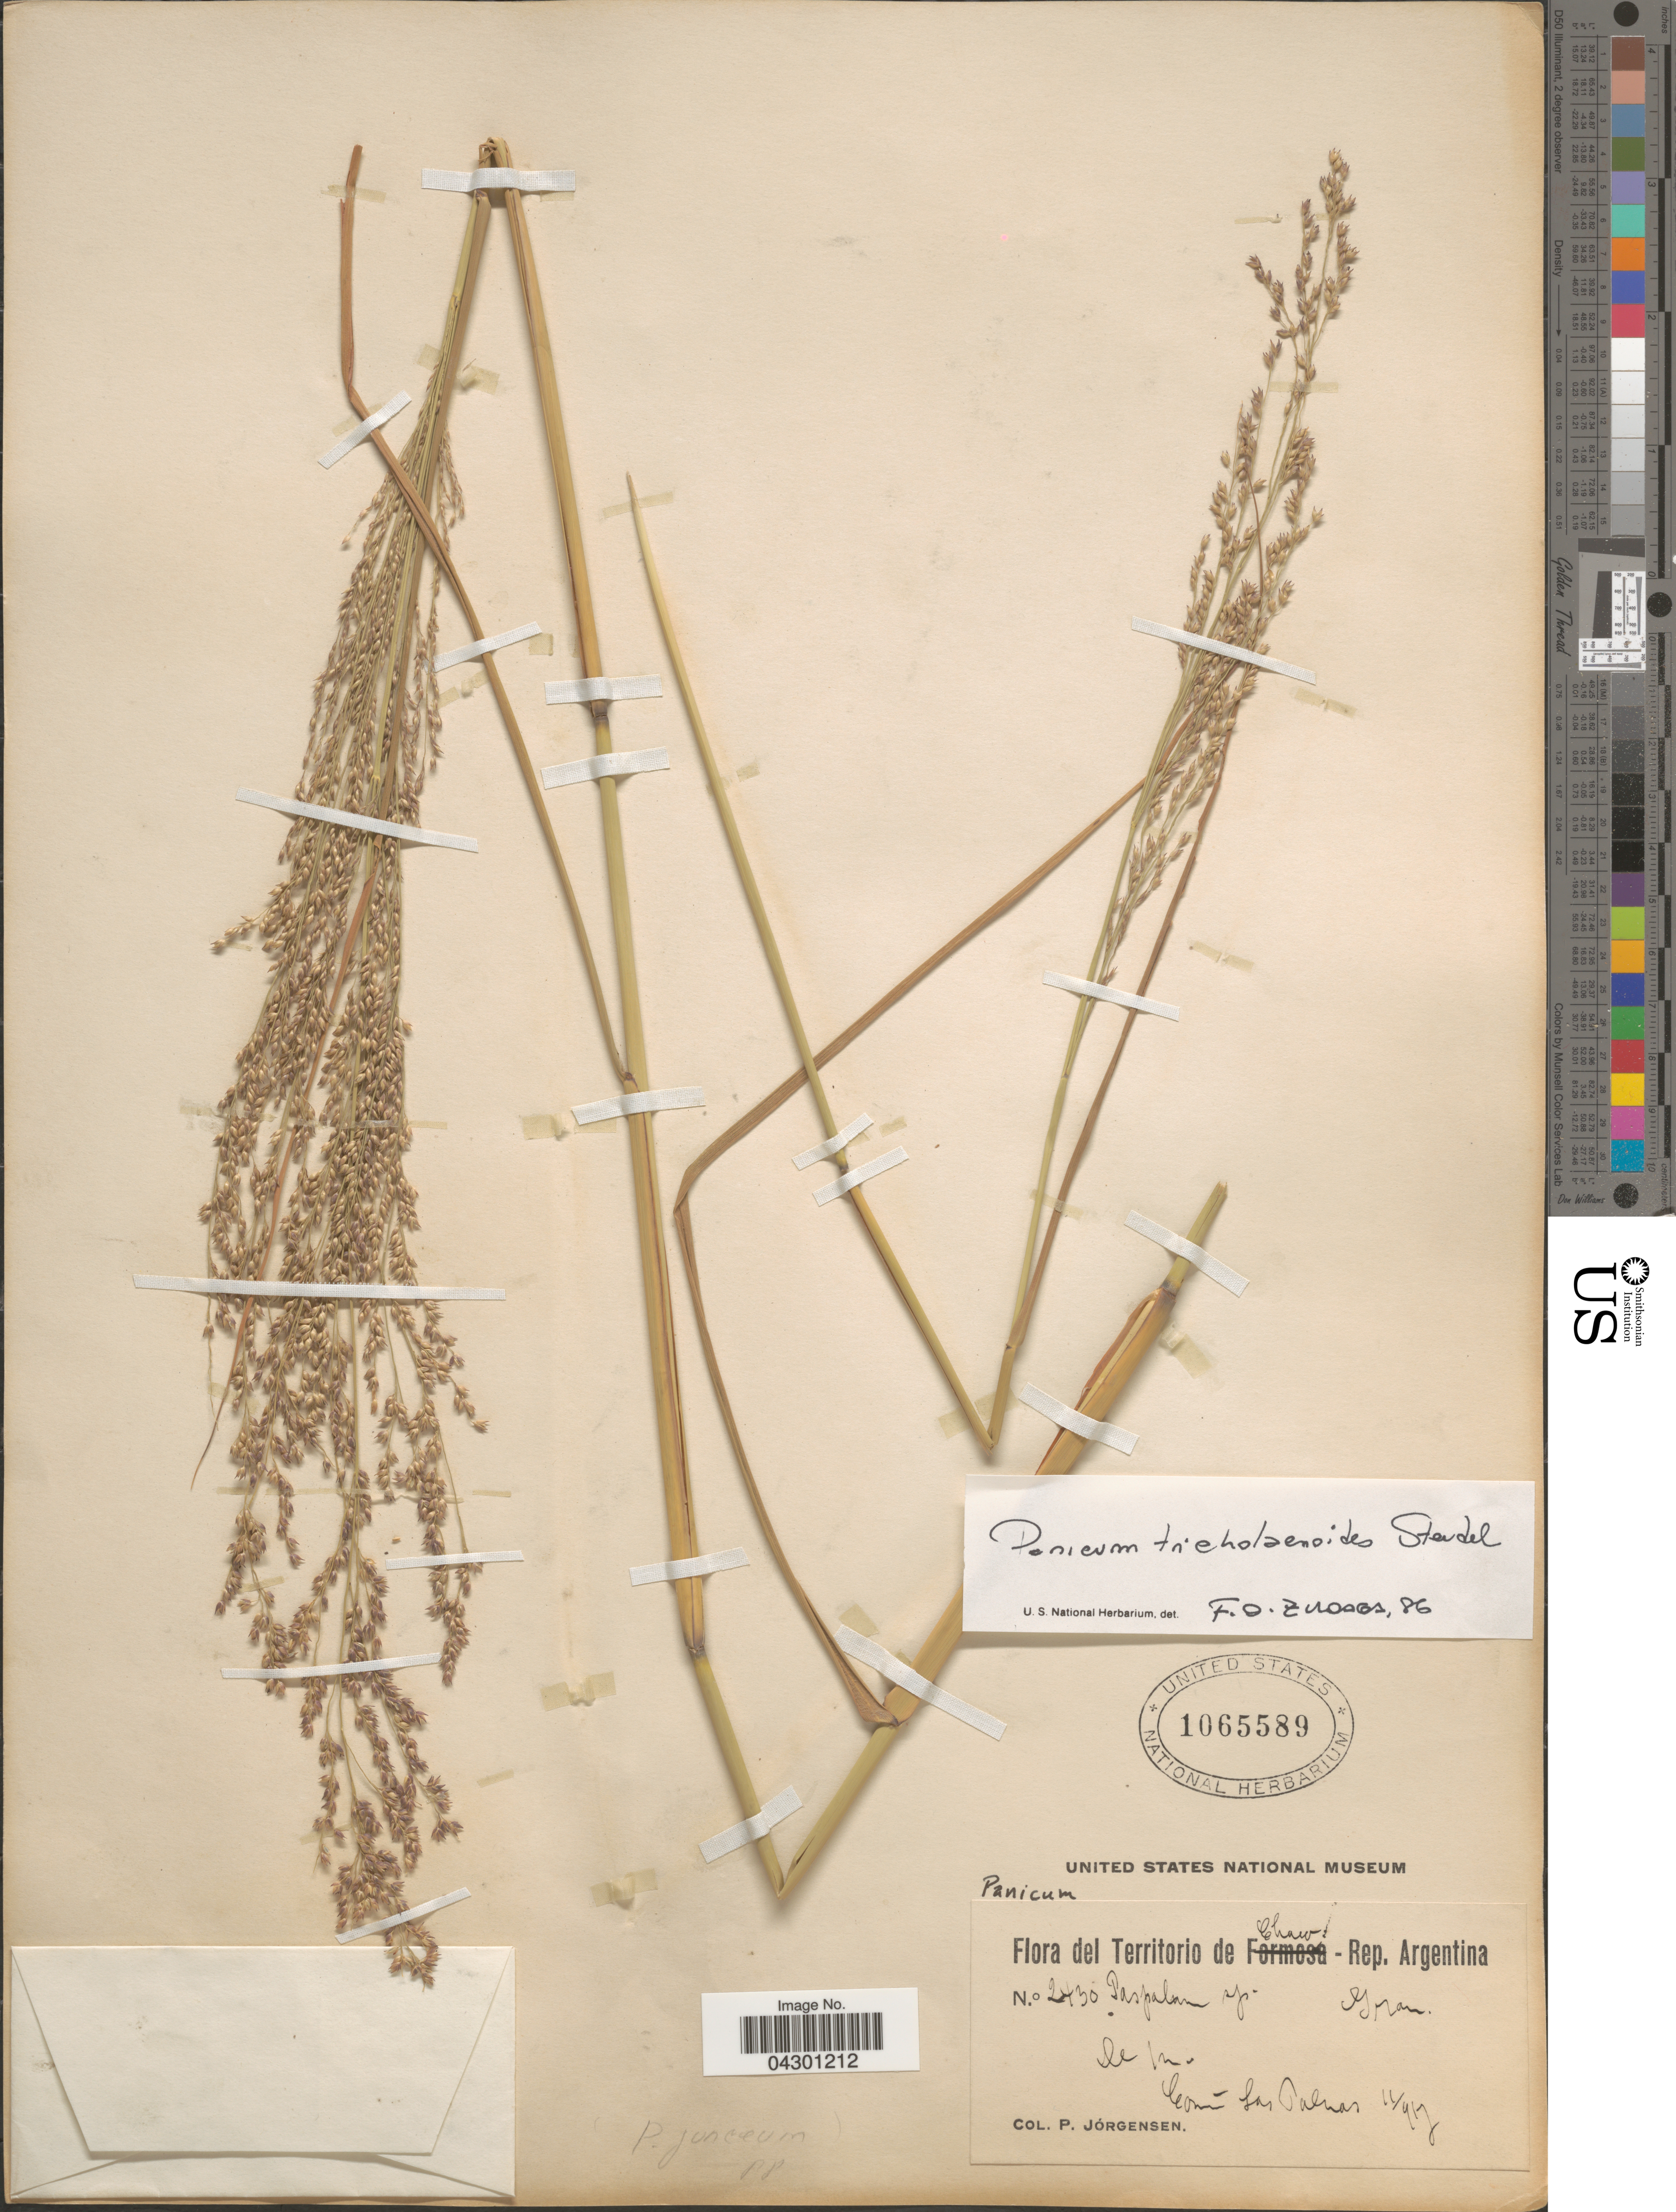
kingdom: Plantae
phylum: Tracheophyta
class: Liliopsida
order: Poales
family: Poaceae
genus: Panicum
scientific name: Panicum tricholaenoides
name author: Steud.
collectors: P. Jörgensen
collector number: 2435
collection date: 1912-11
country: Argentina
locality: Territorio de Chaco. Comun Las Palmas.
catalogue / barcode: US 1065589